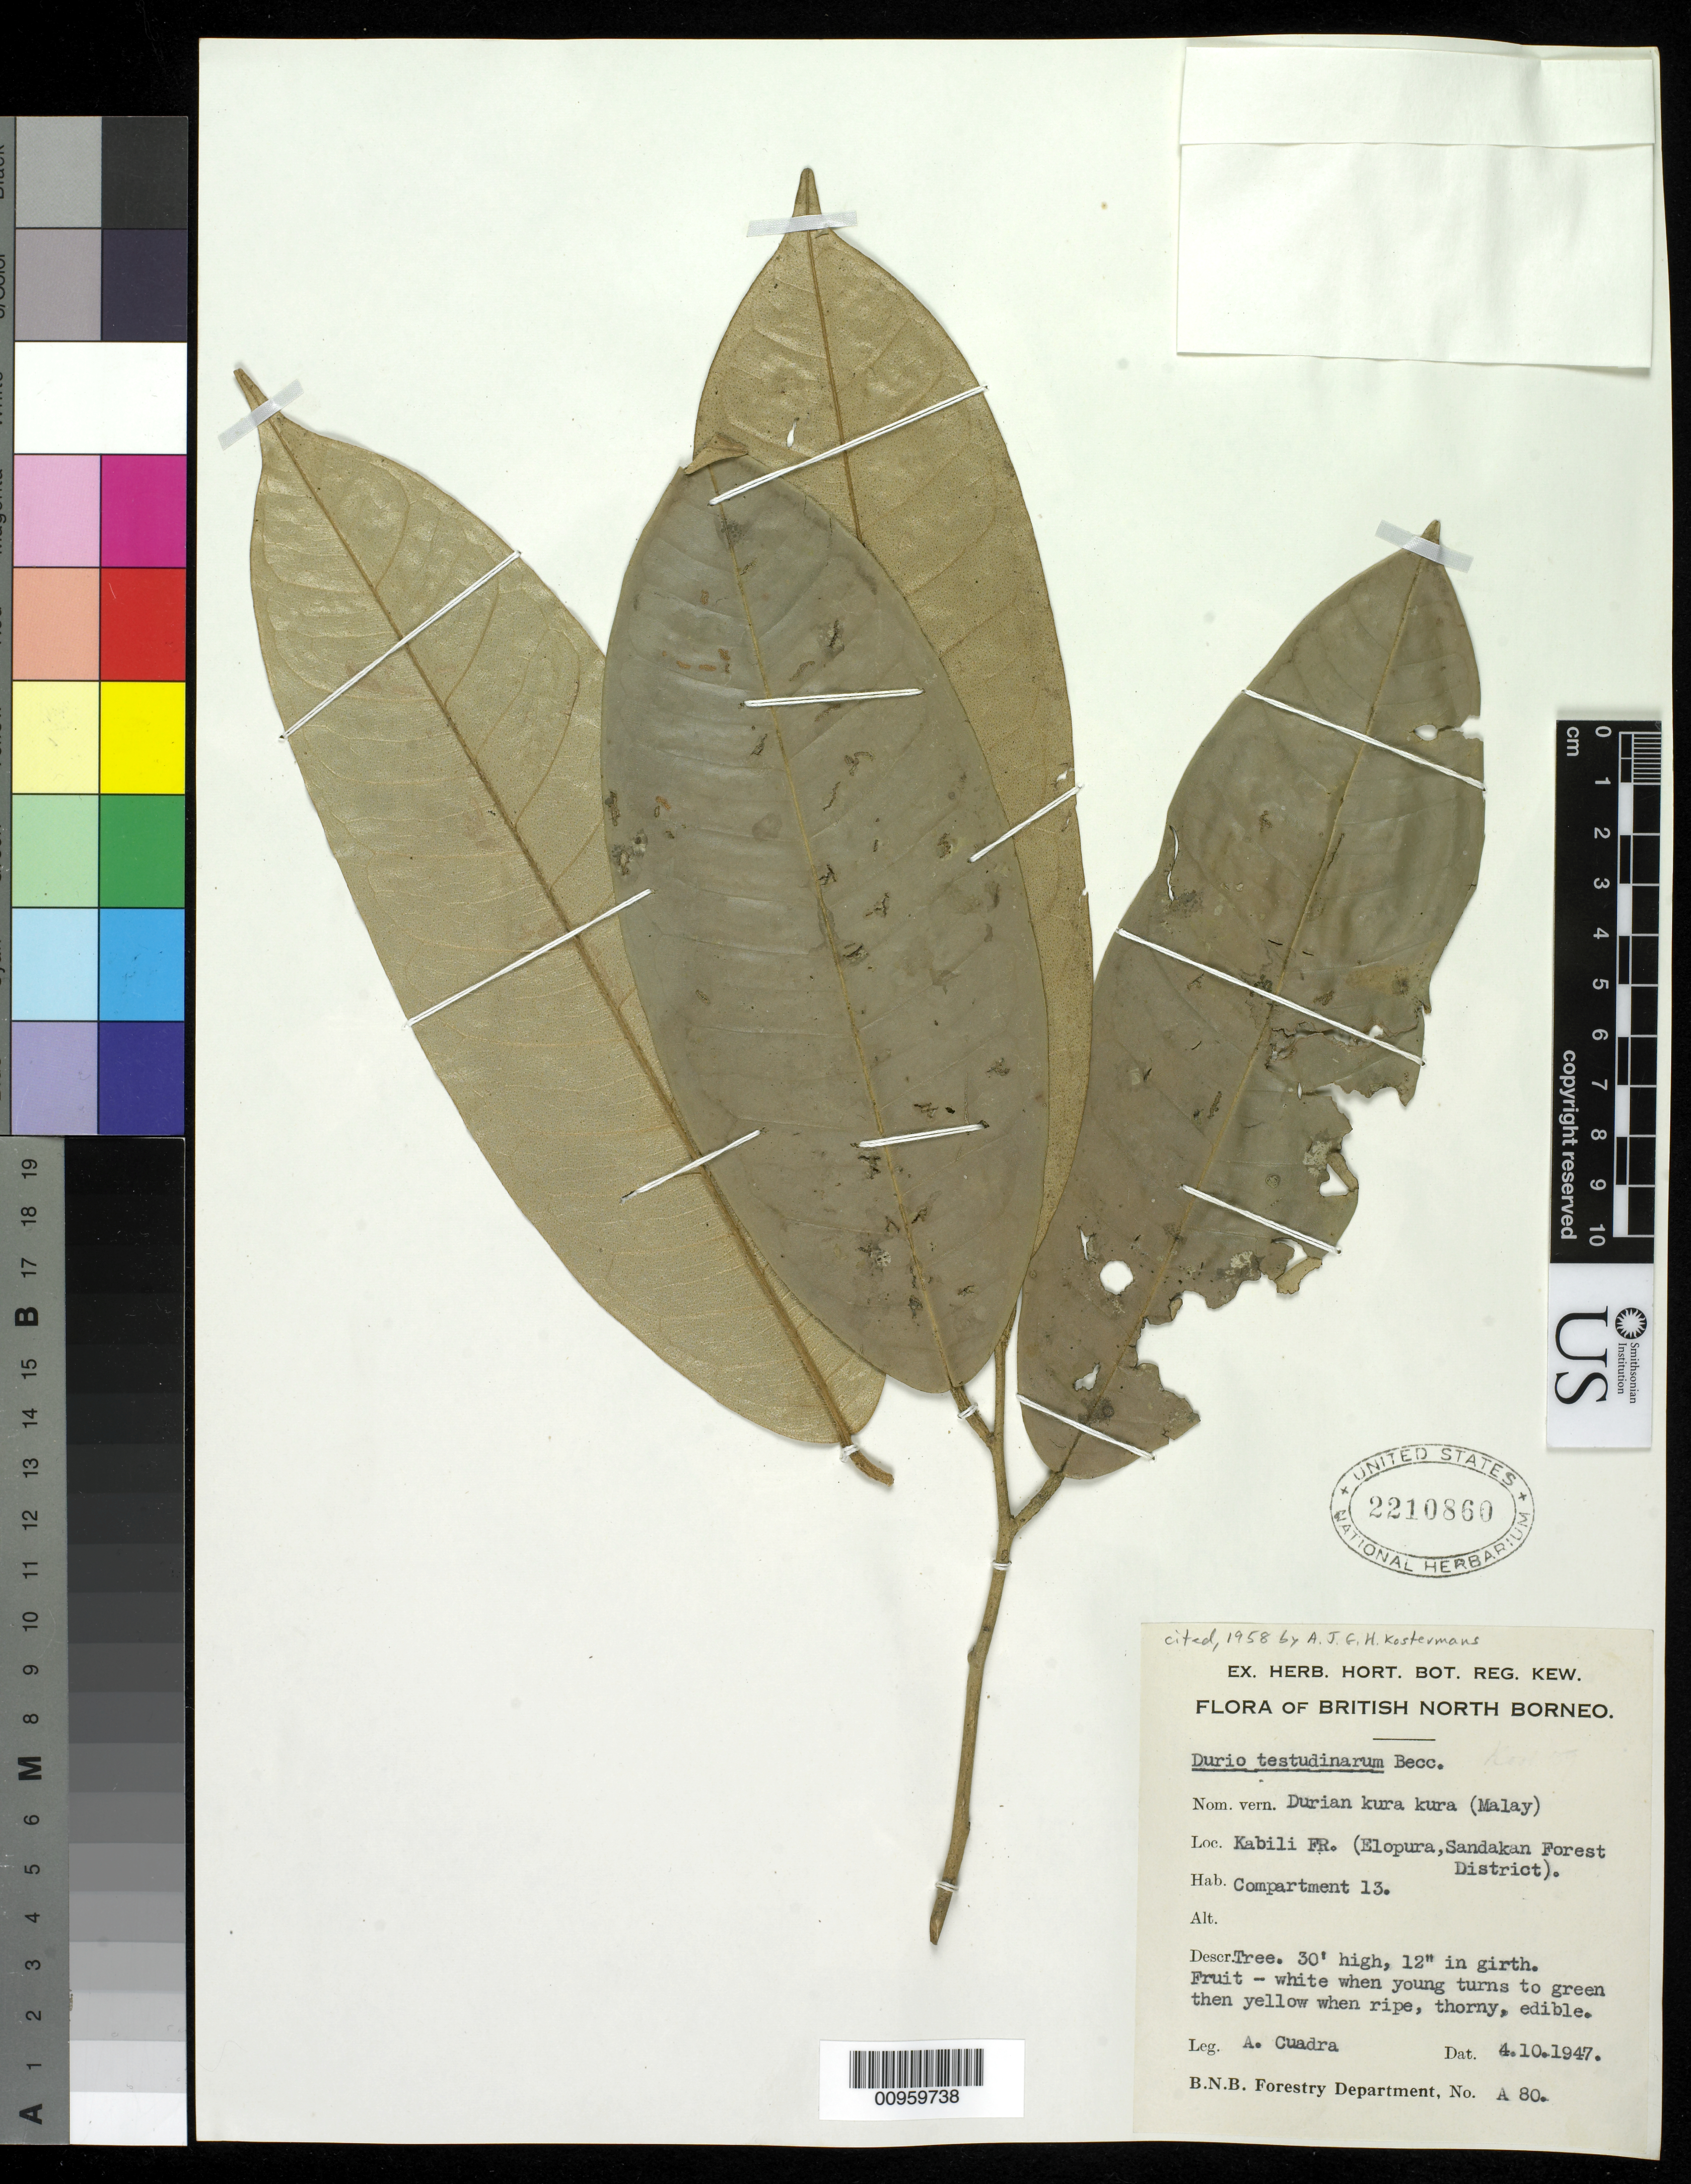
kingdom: Plantae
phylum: Tracheophyta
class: Magnoliopsida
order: Malvales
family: Malvaceae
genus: Durio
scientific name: Durio testudinarius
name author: Becc.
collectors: A. Cuadra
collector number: A 80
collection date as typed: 10 Apr 1947 or 04 Oct 1947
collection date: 1947-04-10 or 1947-10-04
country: Malaysia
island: Borneo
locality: Kabili FR Elopura, Sandakan Forest District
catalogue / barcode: US 2210860